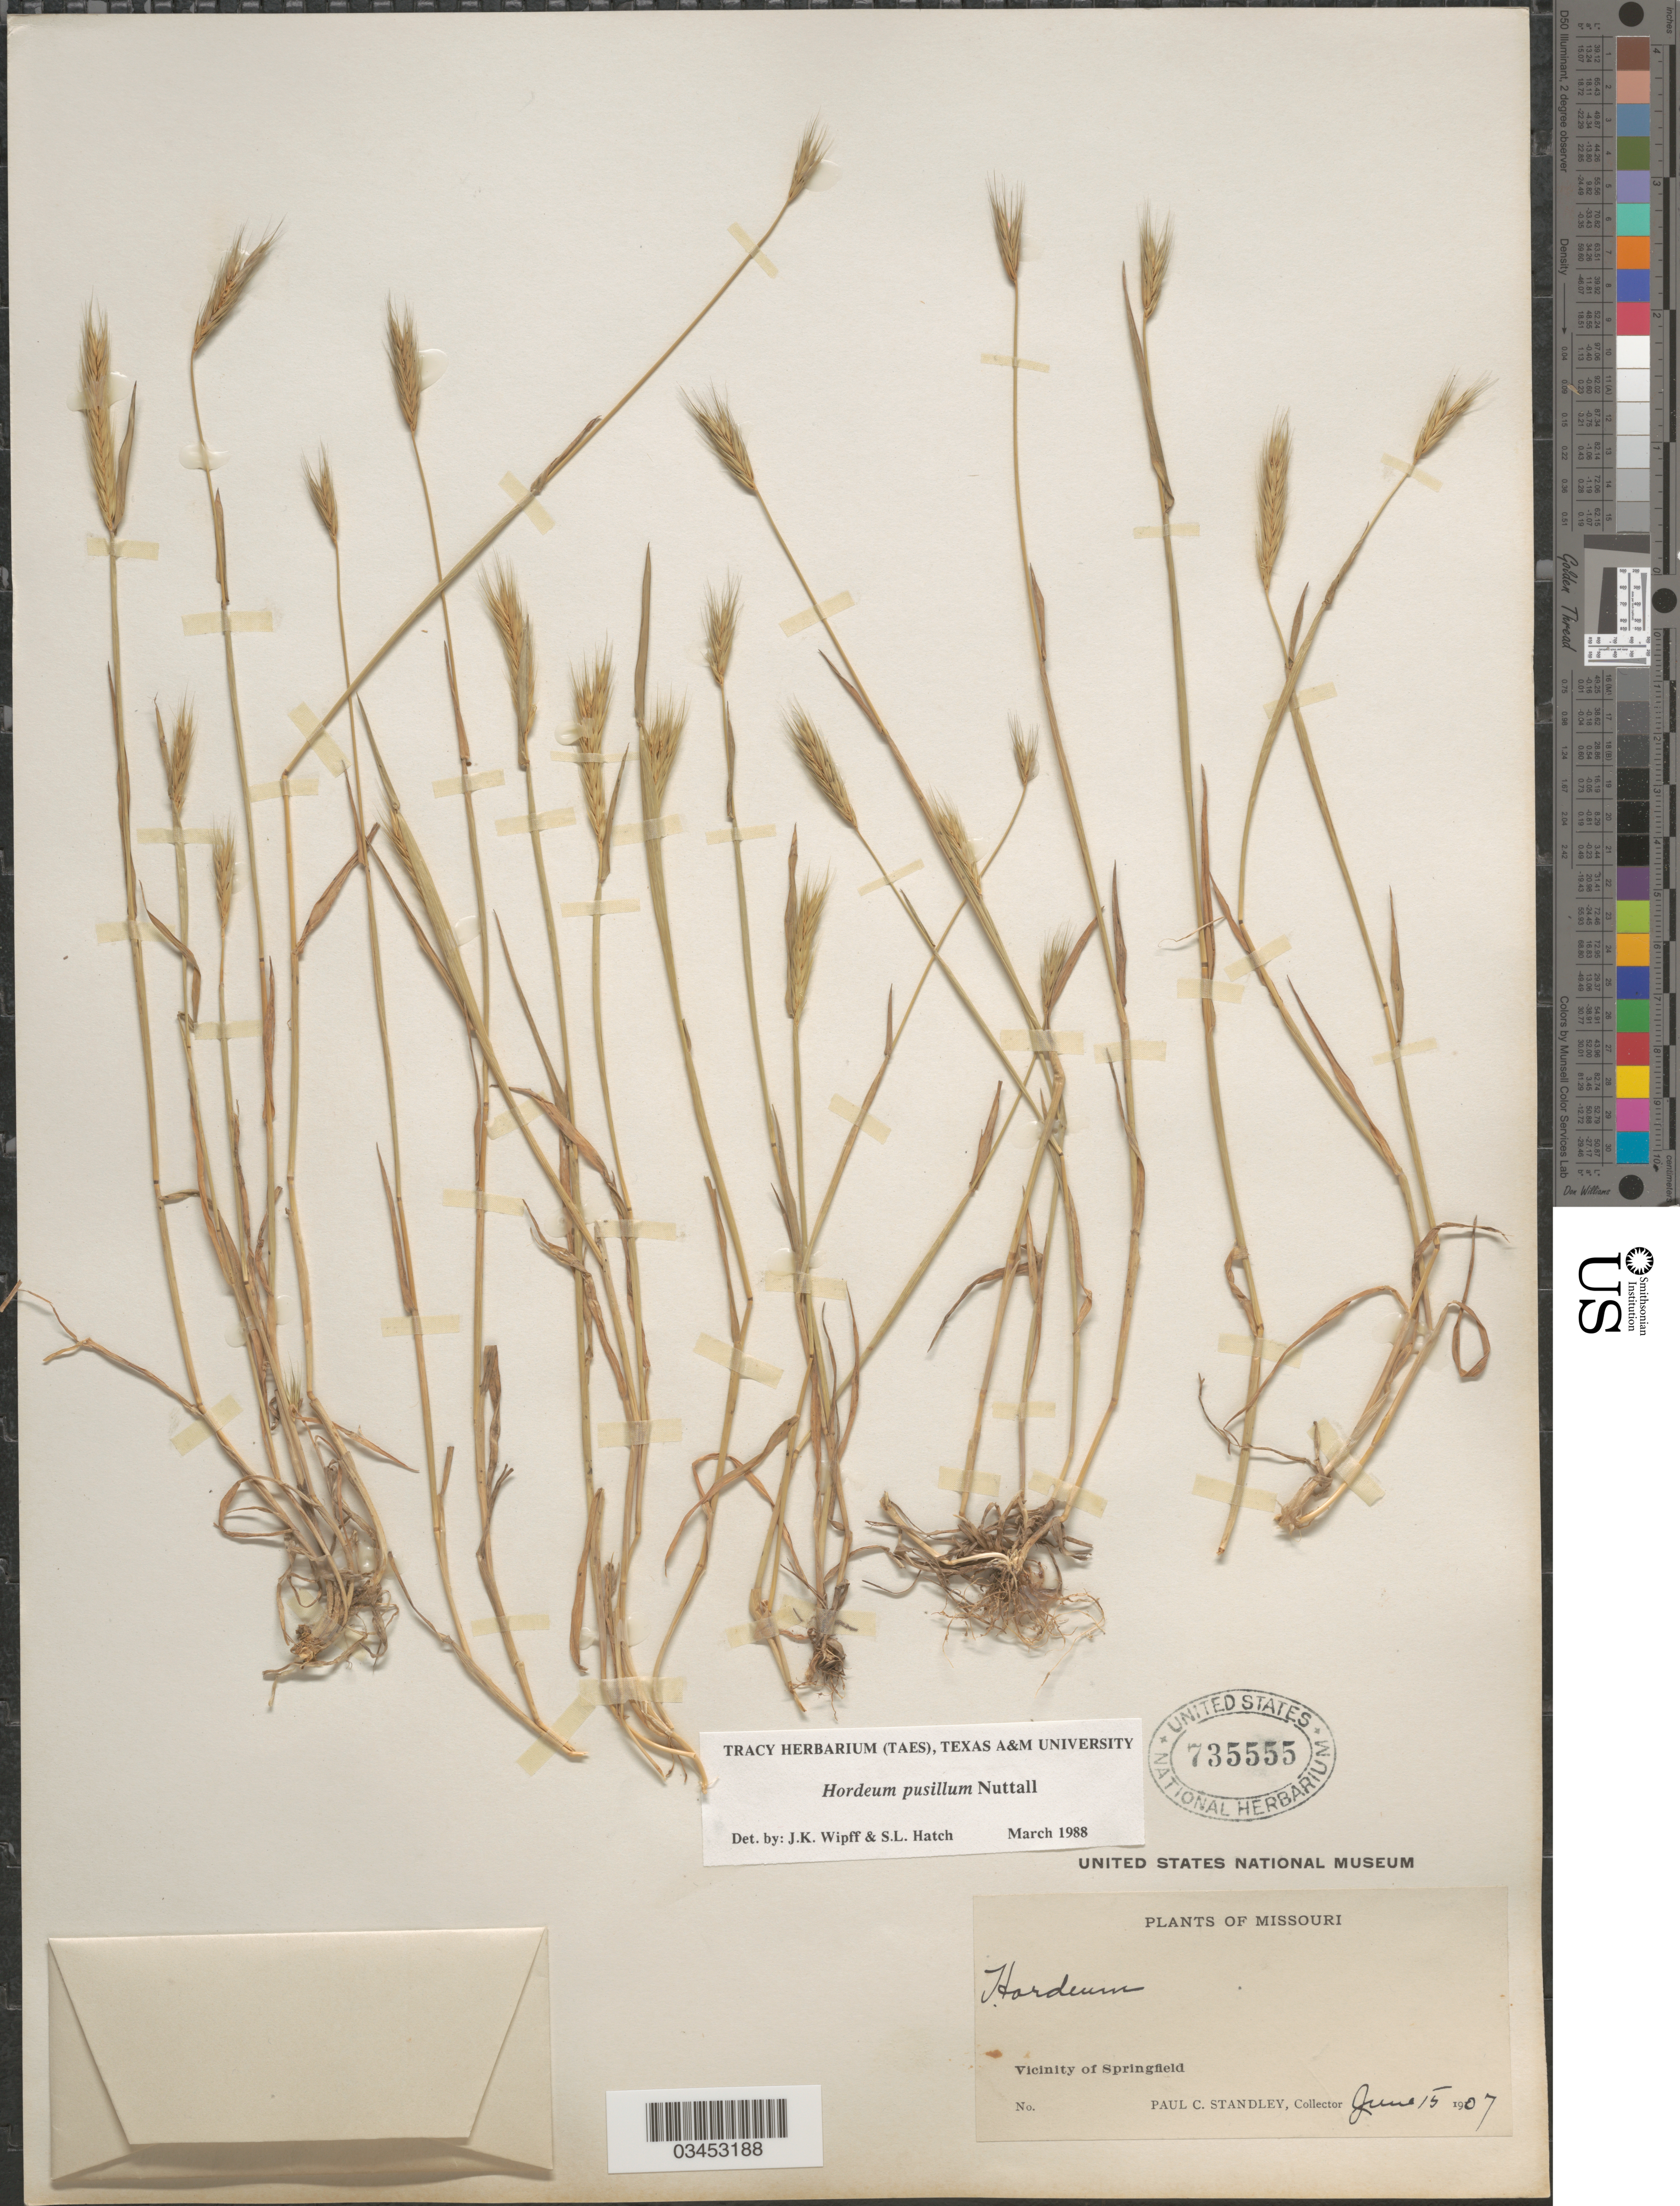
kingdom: Plantae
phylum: Tracheophyta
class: Liliopsida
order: Poales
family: Poaceae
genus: Hordeum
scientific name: Hordeum pusillum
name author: Nutt.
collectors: P. C. Standley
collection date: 1907-06-15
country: United States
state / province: Missouri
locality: Vicinity of Springfield.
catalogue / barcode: US 735555